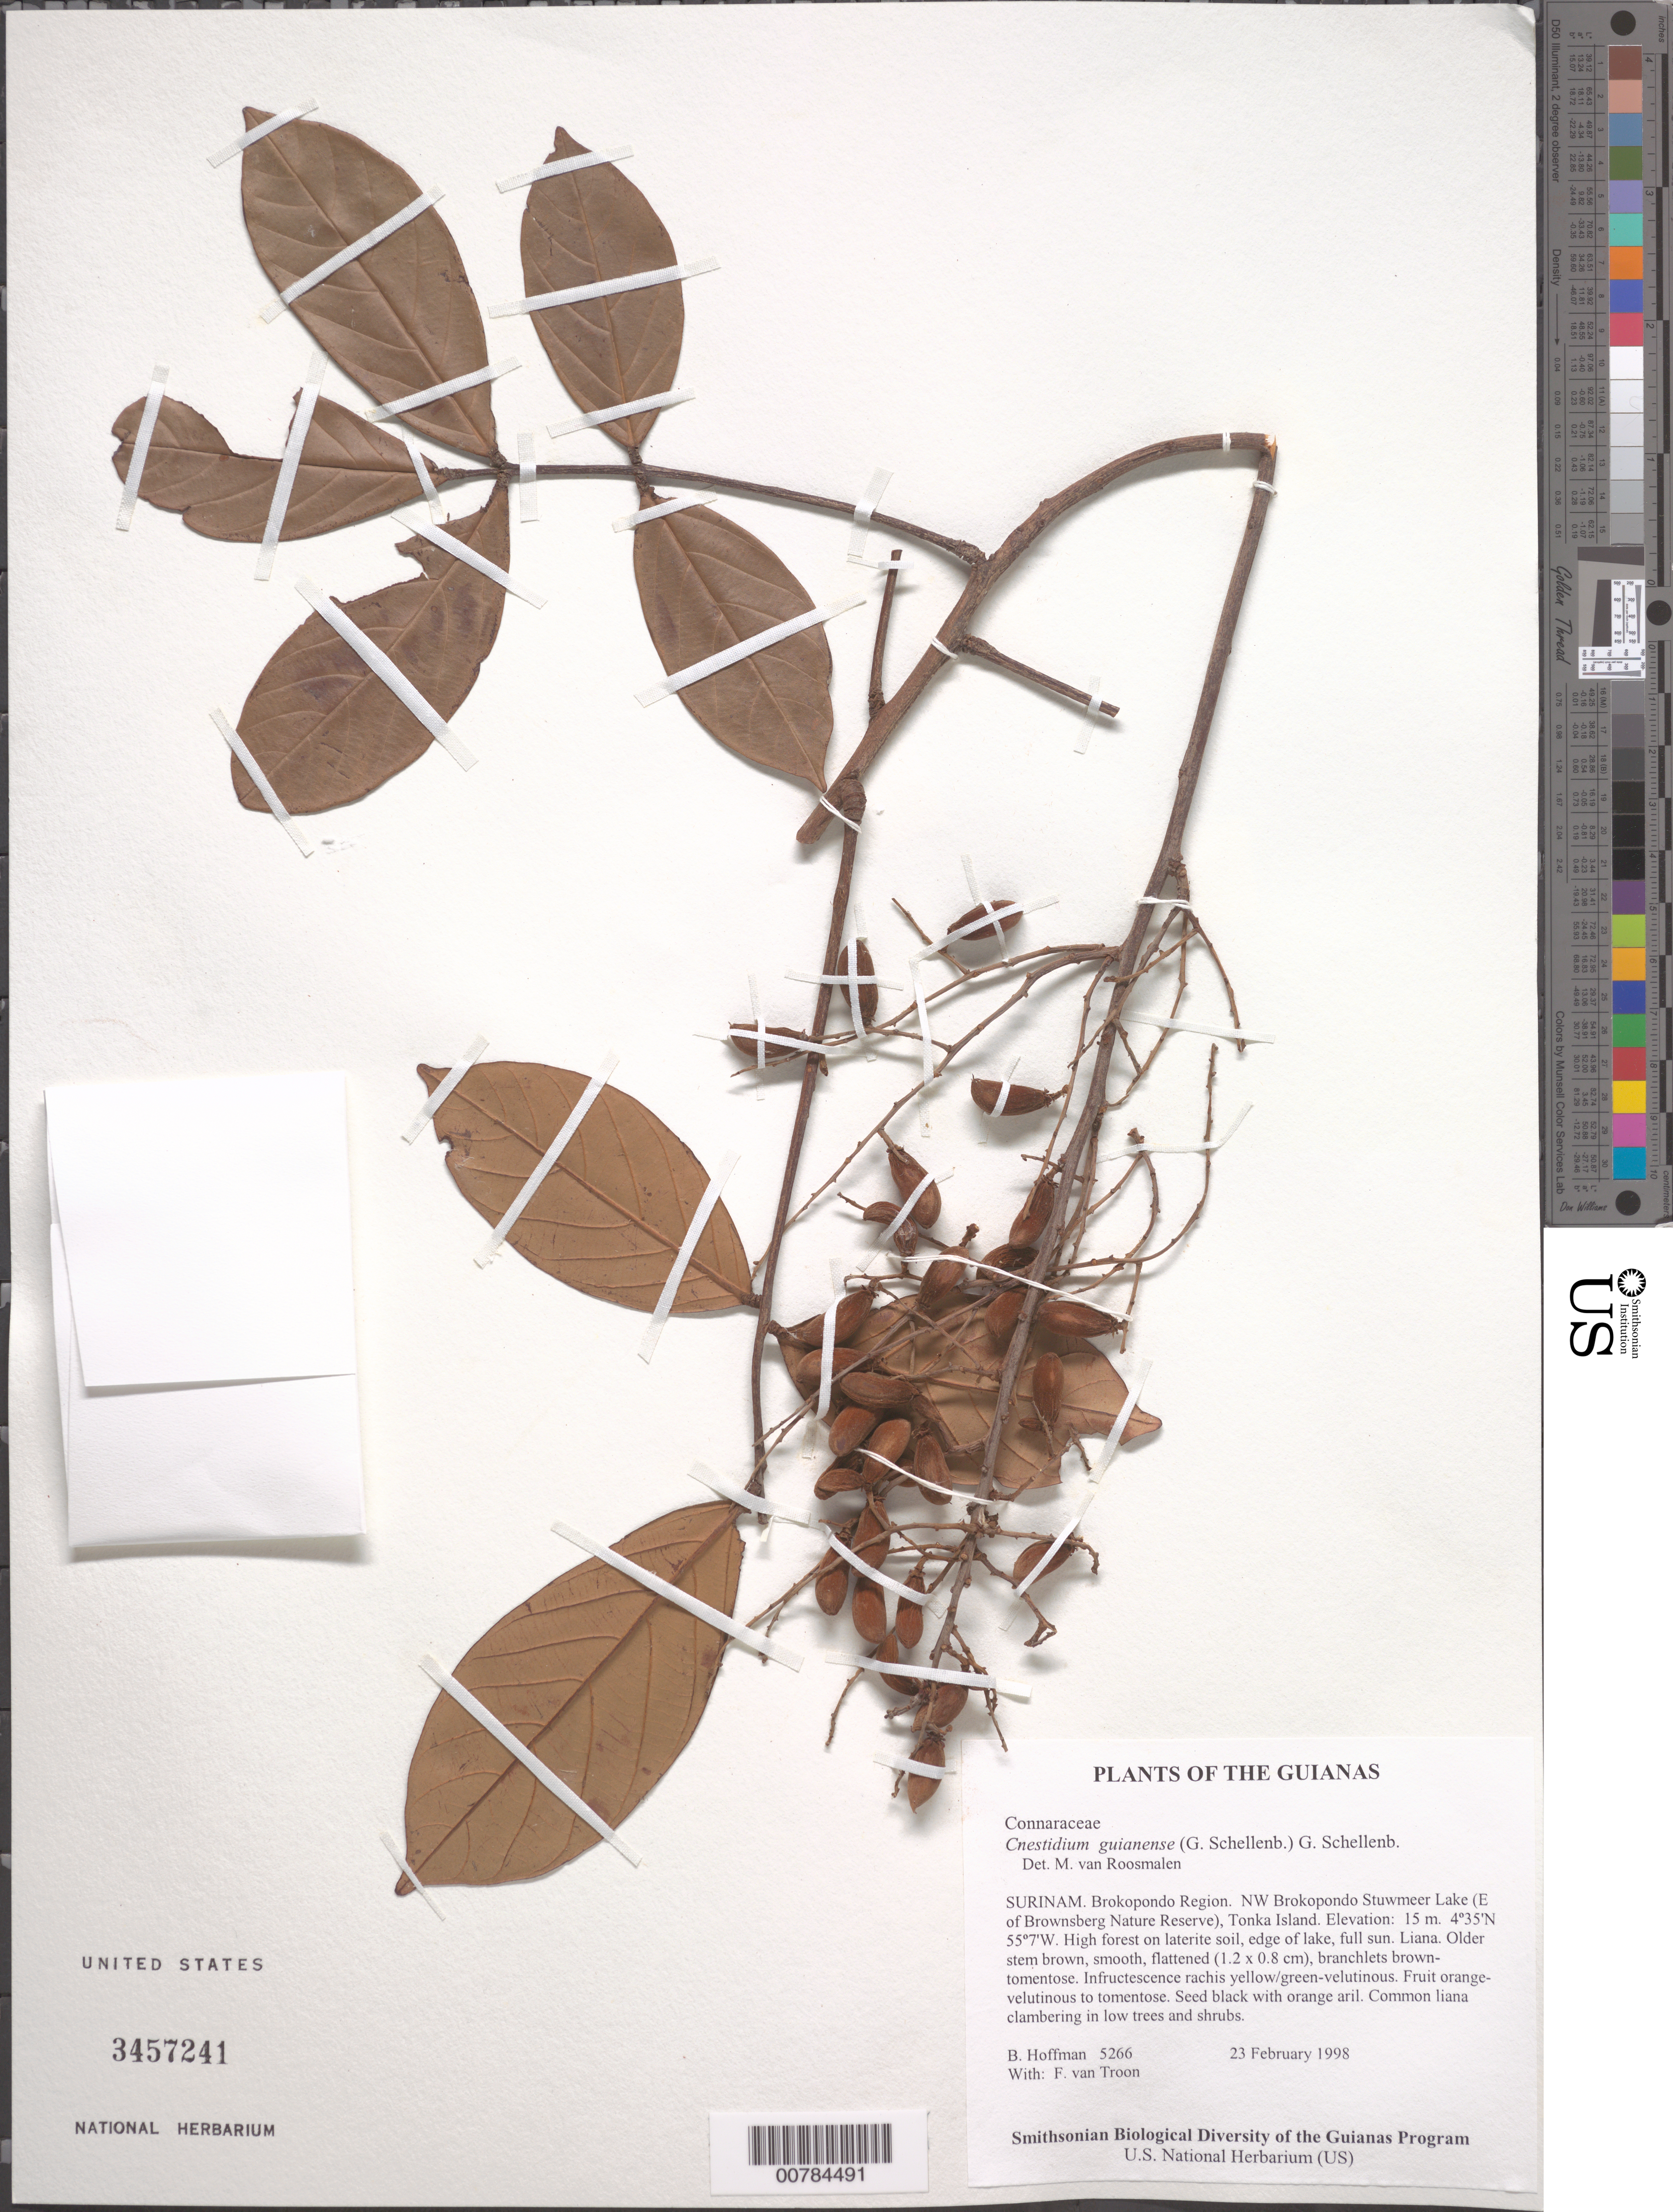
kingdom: Plantae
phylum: Tracheophyta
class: Magnoliopsida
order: Oxalidales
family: Connaraceae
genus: Cnestidium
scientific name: Cnestidium guianense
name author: (G. Schellenb.) G. Schellenb.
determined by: Roosmalen, M. van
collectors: B. Hoffman & F. Troon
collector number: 5266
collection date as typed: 23 February 1998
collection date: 1998-02-23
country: Suriname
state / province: Brokopondo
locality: NW Brokopondo Stuwmeer Lake (E of Brownsberg Nature Reserve), Tonka Island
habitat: High forest on laterite soil, edge of lake, full sun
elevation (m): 15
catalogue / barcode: US 3457241